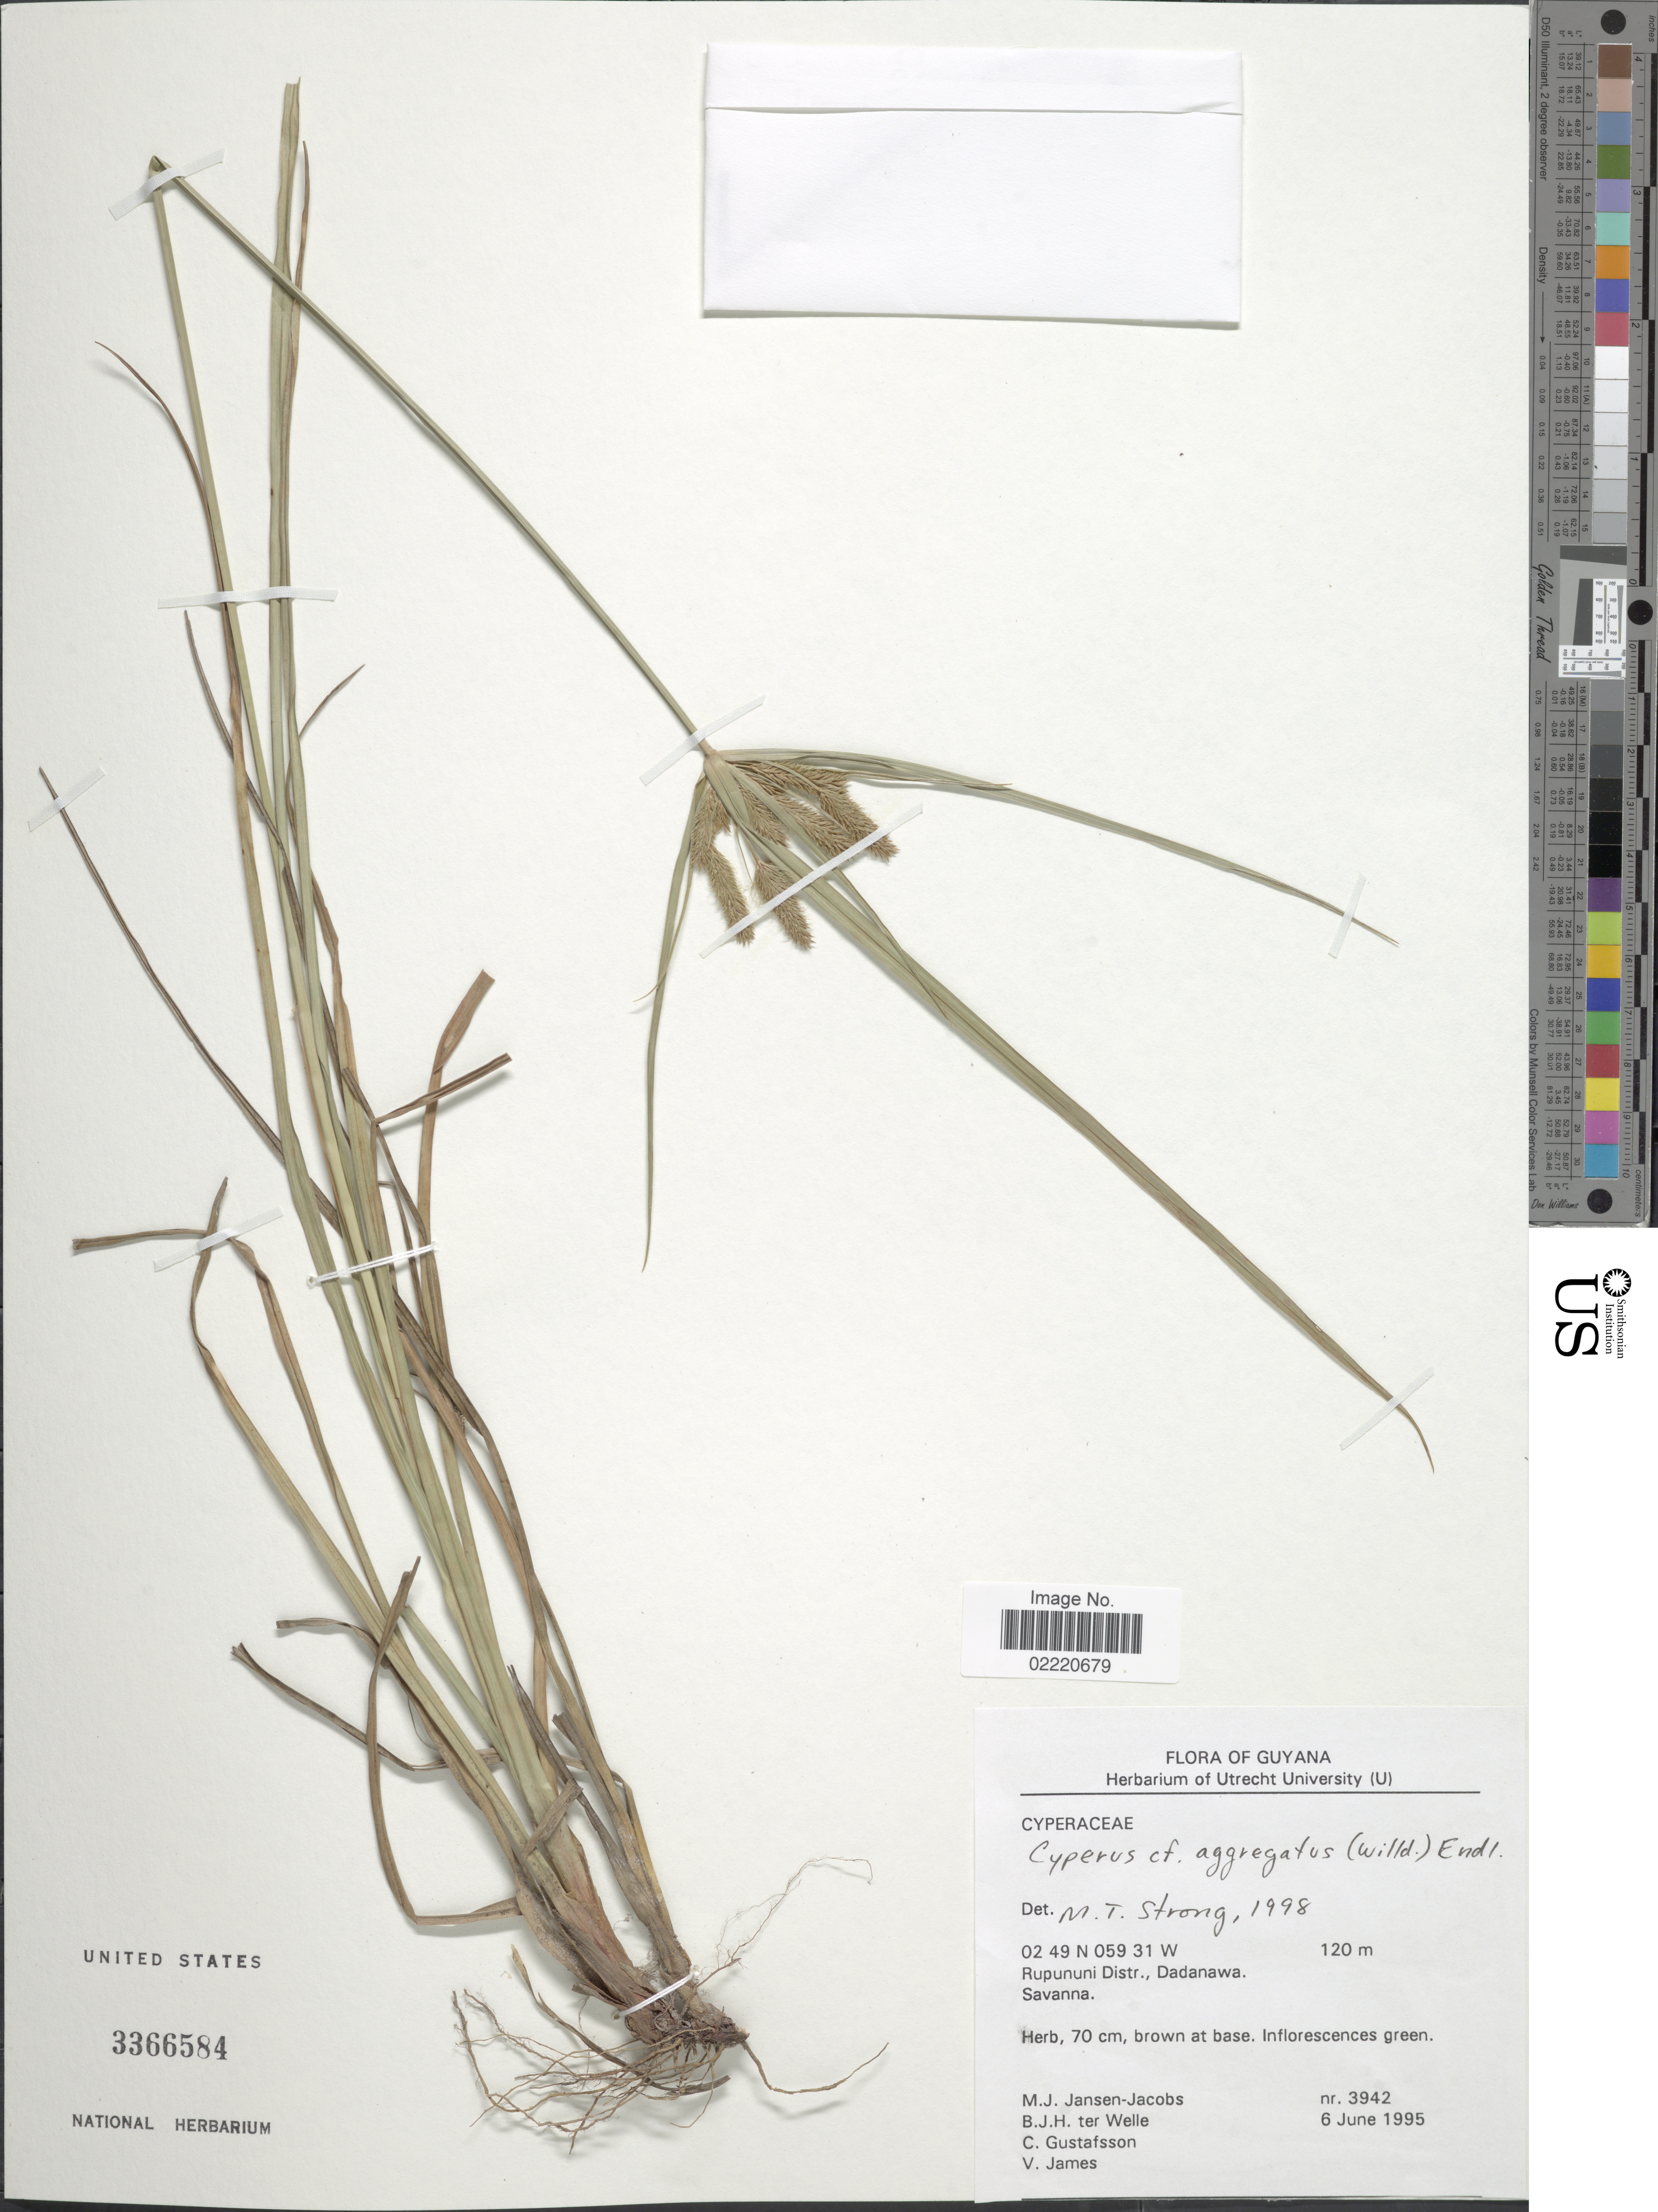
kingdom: Plantae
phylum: Tracheophyta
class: Liliopsida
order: Poales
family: Cyperaceae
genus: Cyperus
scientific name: Cyperus aggregatus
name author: (Willd.) Endl.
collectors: M. J. Jansen-Jacobs, B. Welle, C. G. Gustafsson & V. James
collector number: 3942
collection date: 1995-06-06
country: Guyana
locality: Rupununi Distr., Dadanawa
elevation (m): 120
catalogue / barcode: US 3366584